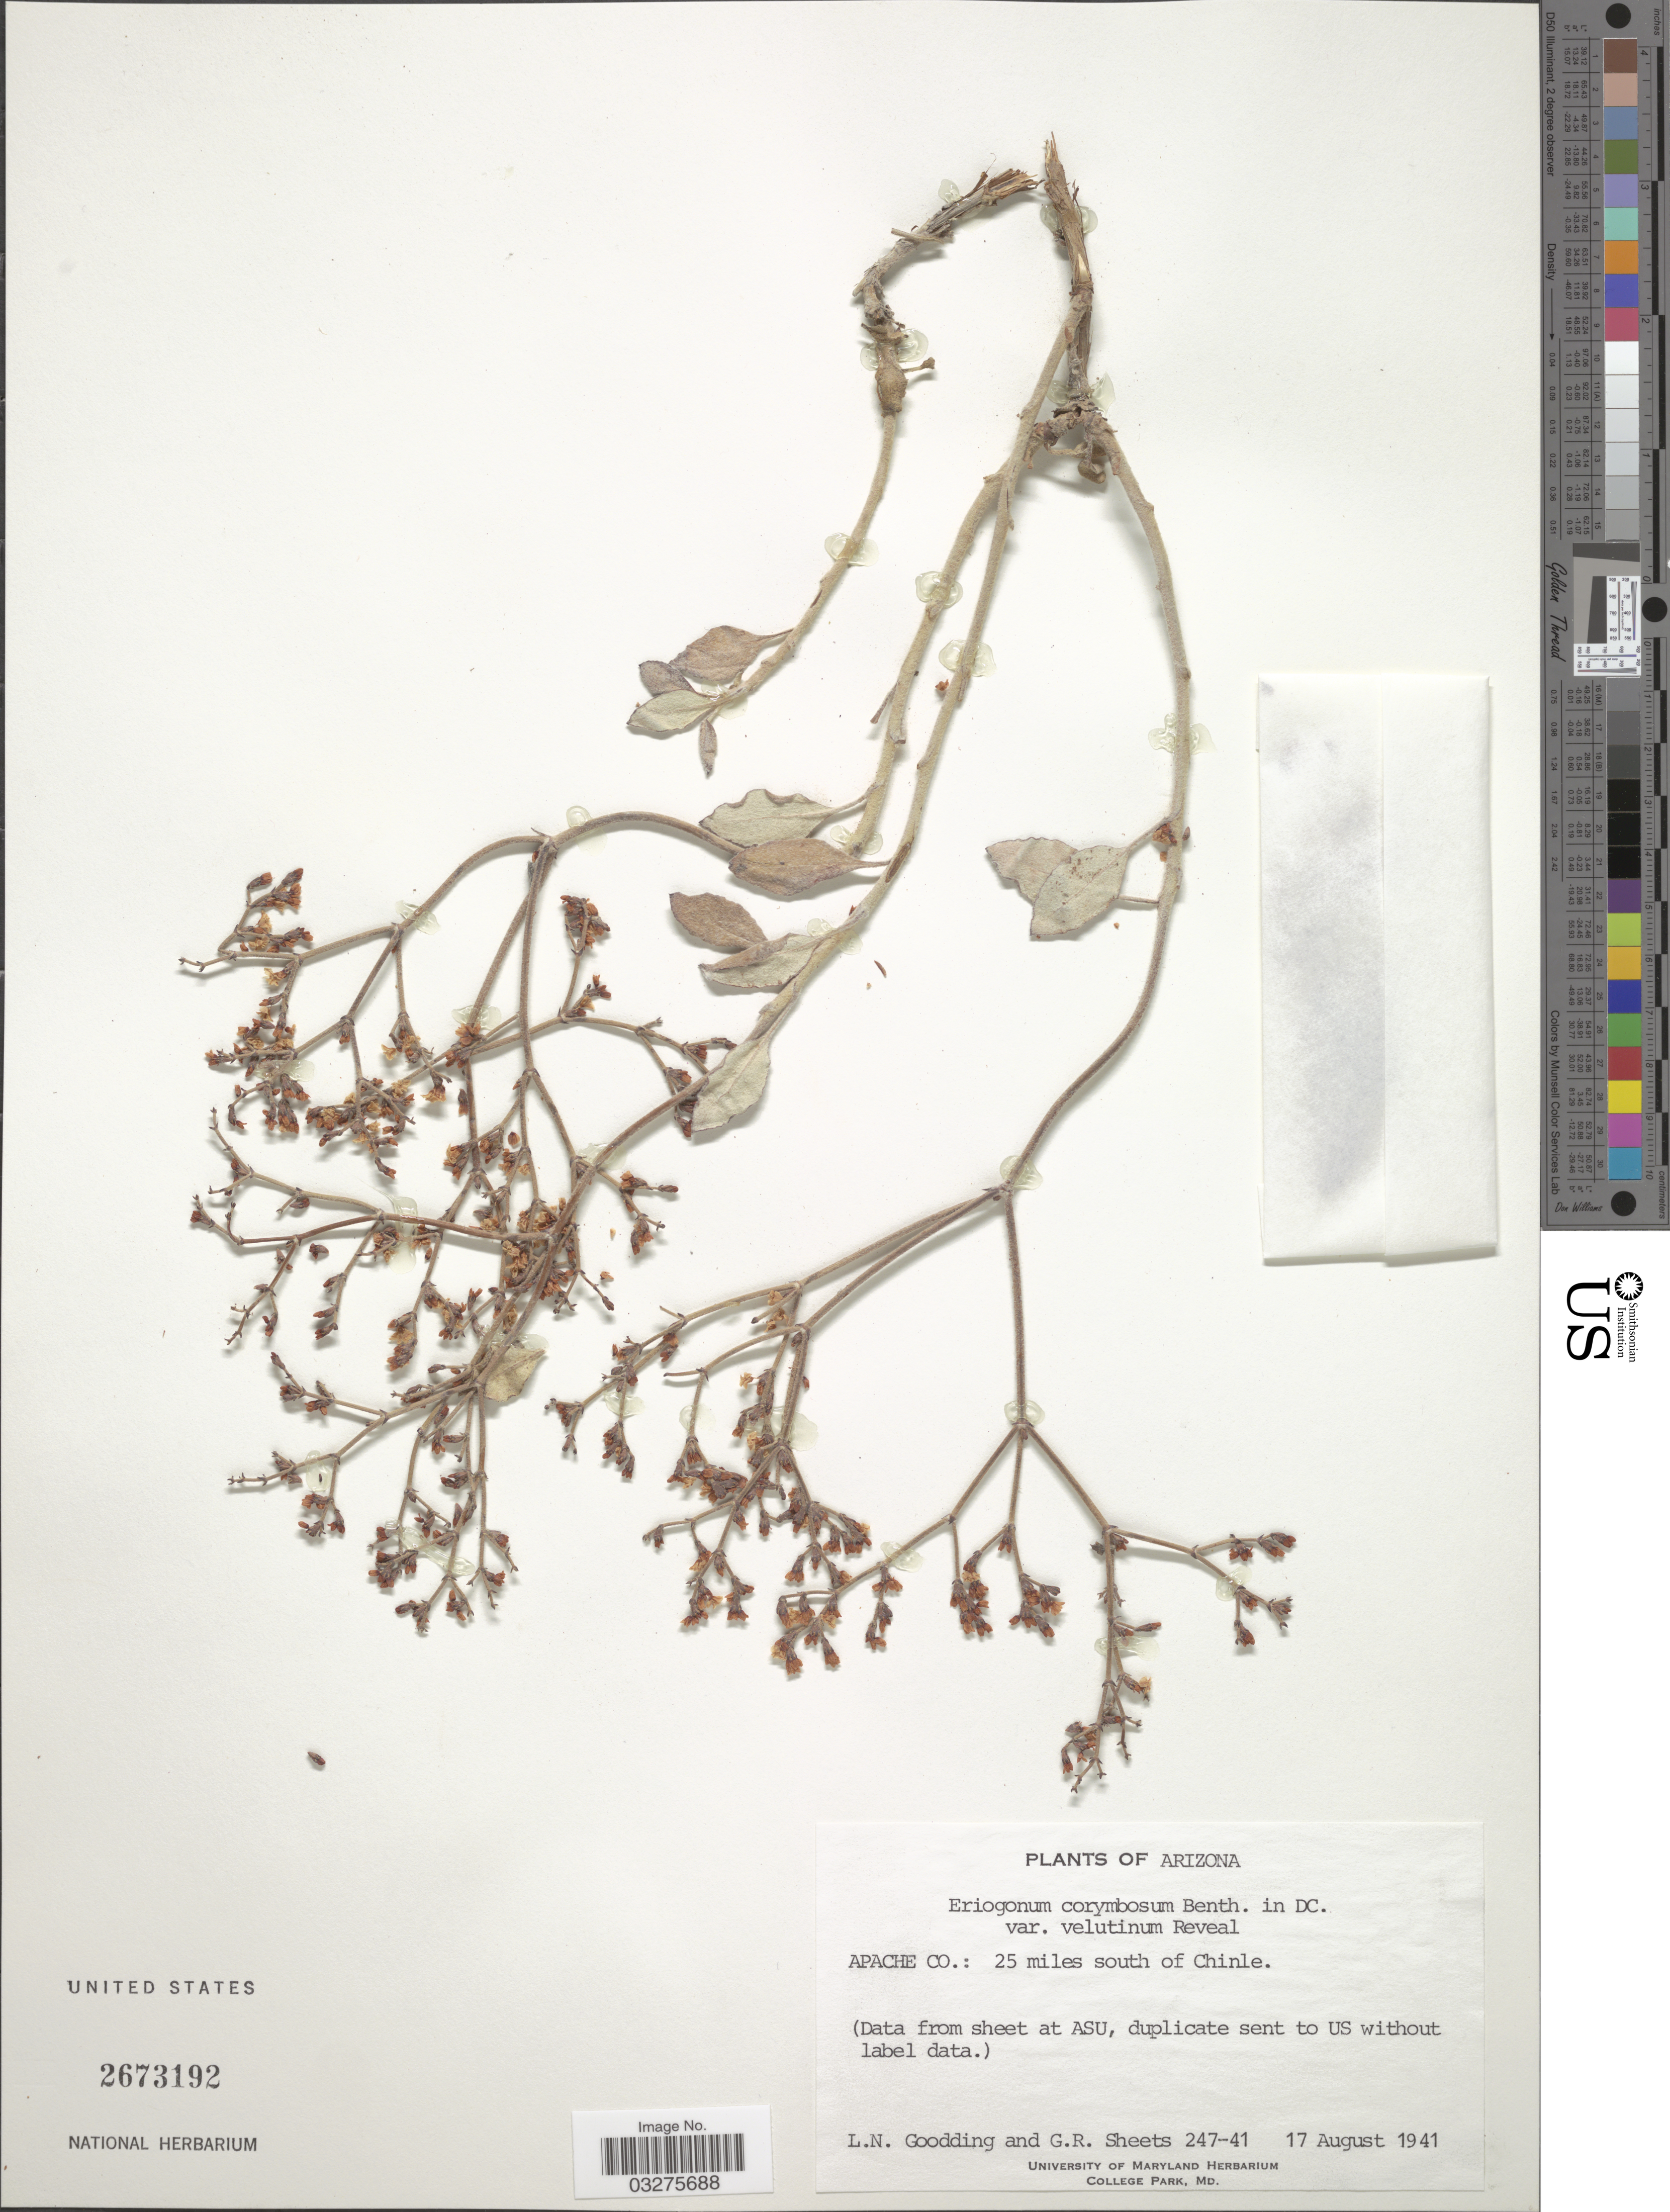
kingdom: Plantae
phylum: Tracheophyta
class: Magnoliopsida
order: Caryophyllales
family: Polygonaceae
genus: Eriogonum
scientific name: Eriogonum corymbosum var. velutinum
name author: Reveal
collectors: L. N. Goodding & G. Sheets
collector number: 247-41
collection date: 1941-08-17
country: United States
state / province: Arizona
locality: Apache Co.: 25 miles south of Chinle.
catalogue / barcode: US 2673192